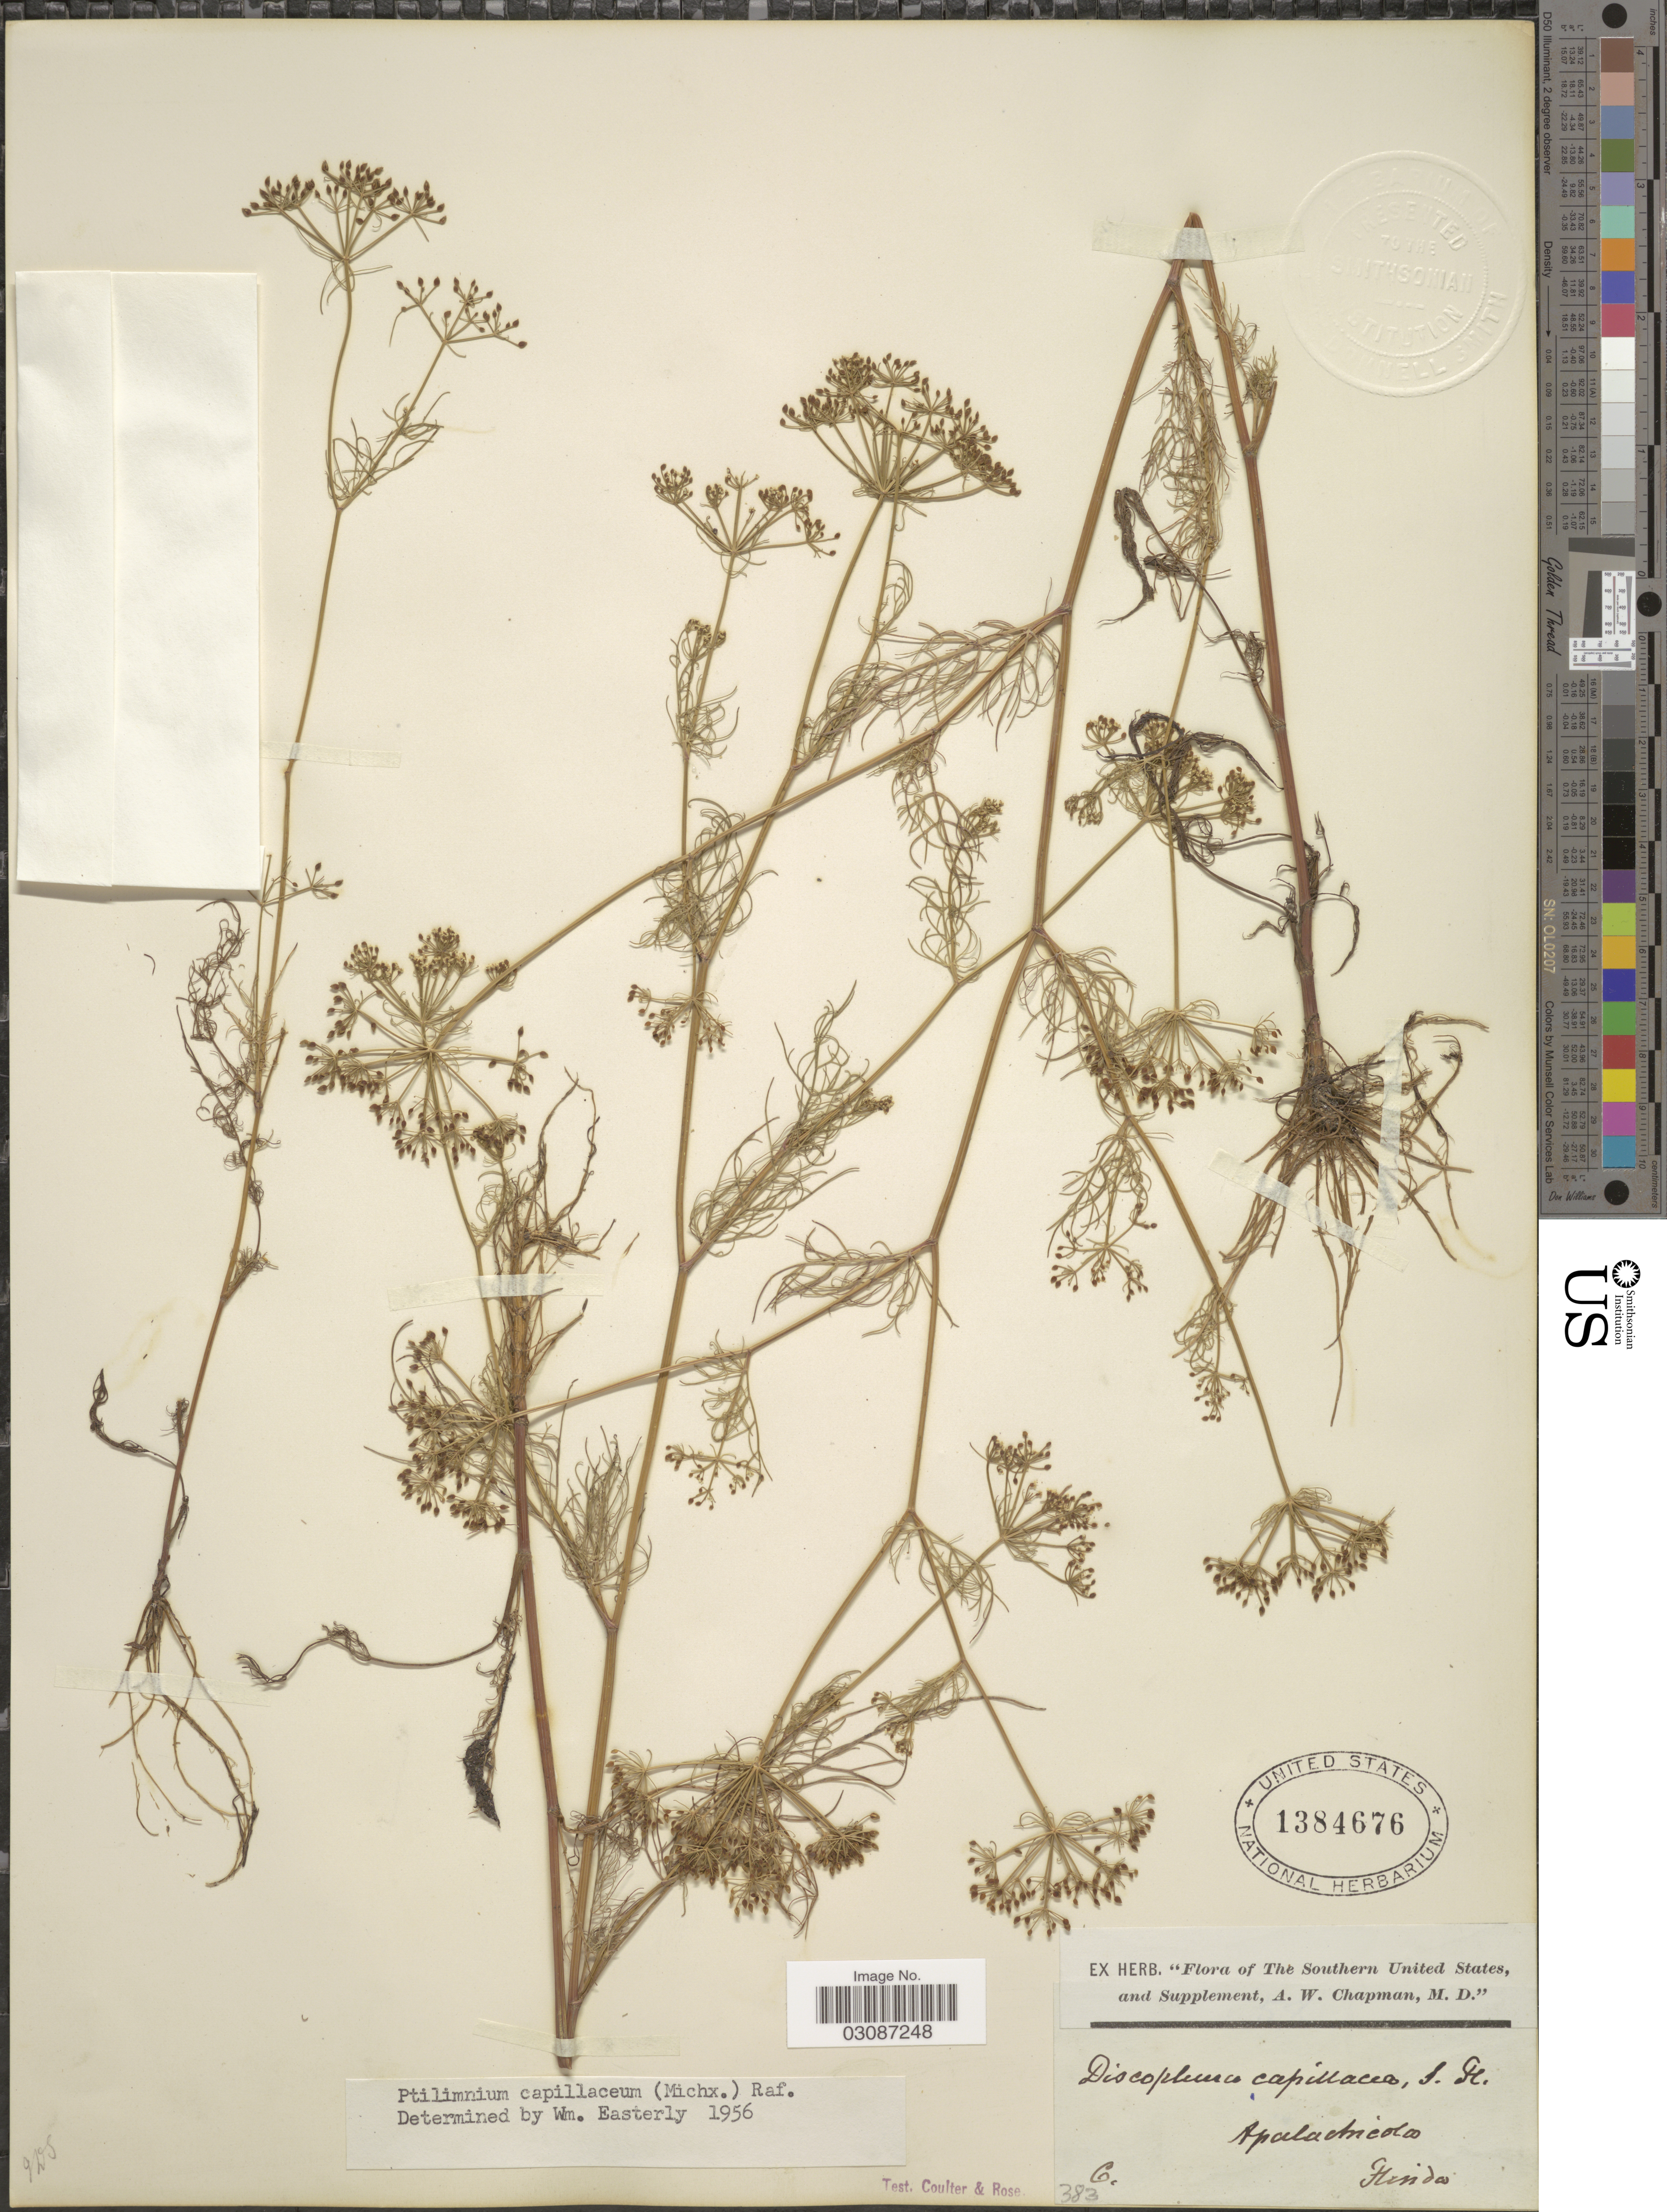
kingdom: Plantae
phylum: Tracheophyta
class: Magnoliopsida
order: Apiales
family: Apiaceae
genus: Ptilimnium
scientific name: Ptilimnium capillaceum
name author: (Michx.) Raf.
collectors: A. W. Chapman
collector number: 6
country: United States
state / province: Florida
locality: Southern United States, Apalachicola.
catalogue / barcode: US 1384676